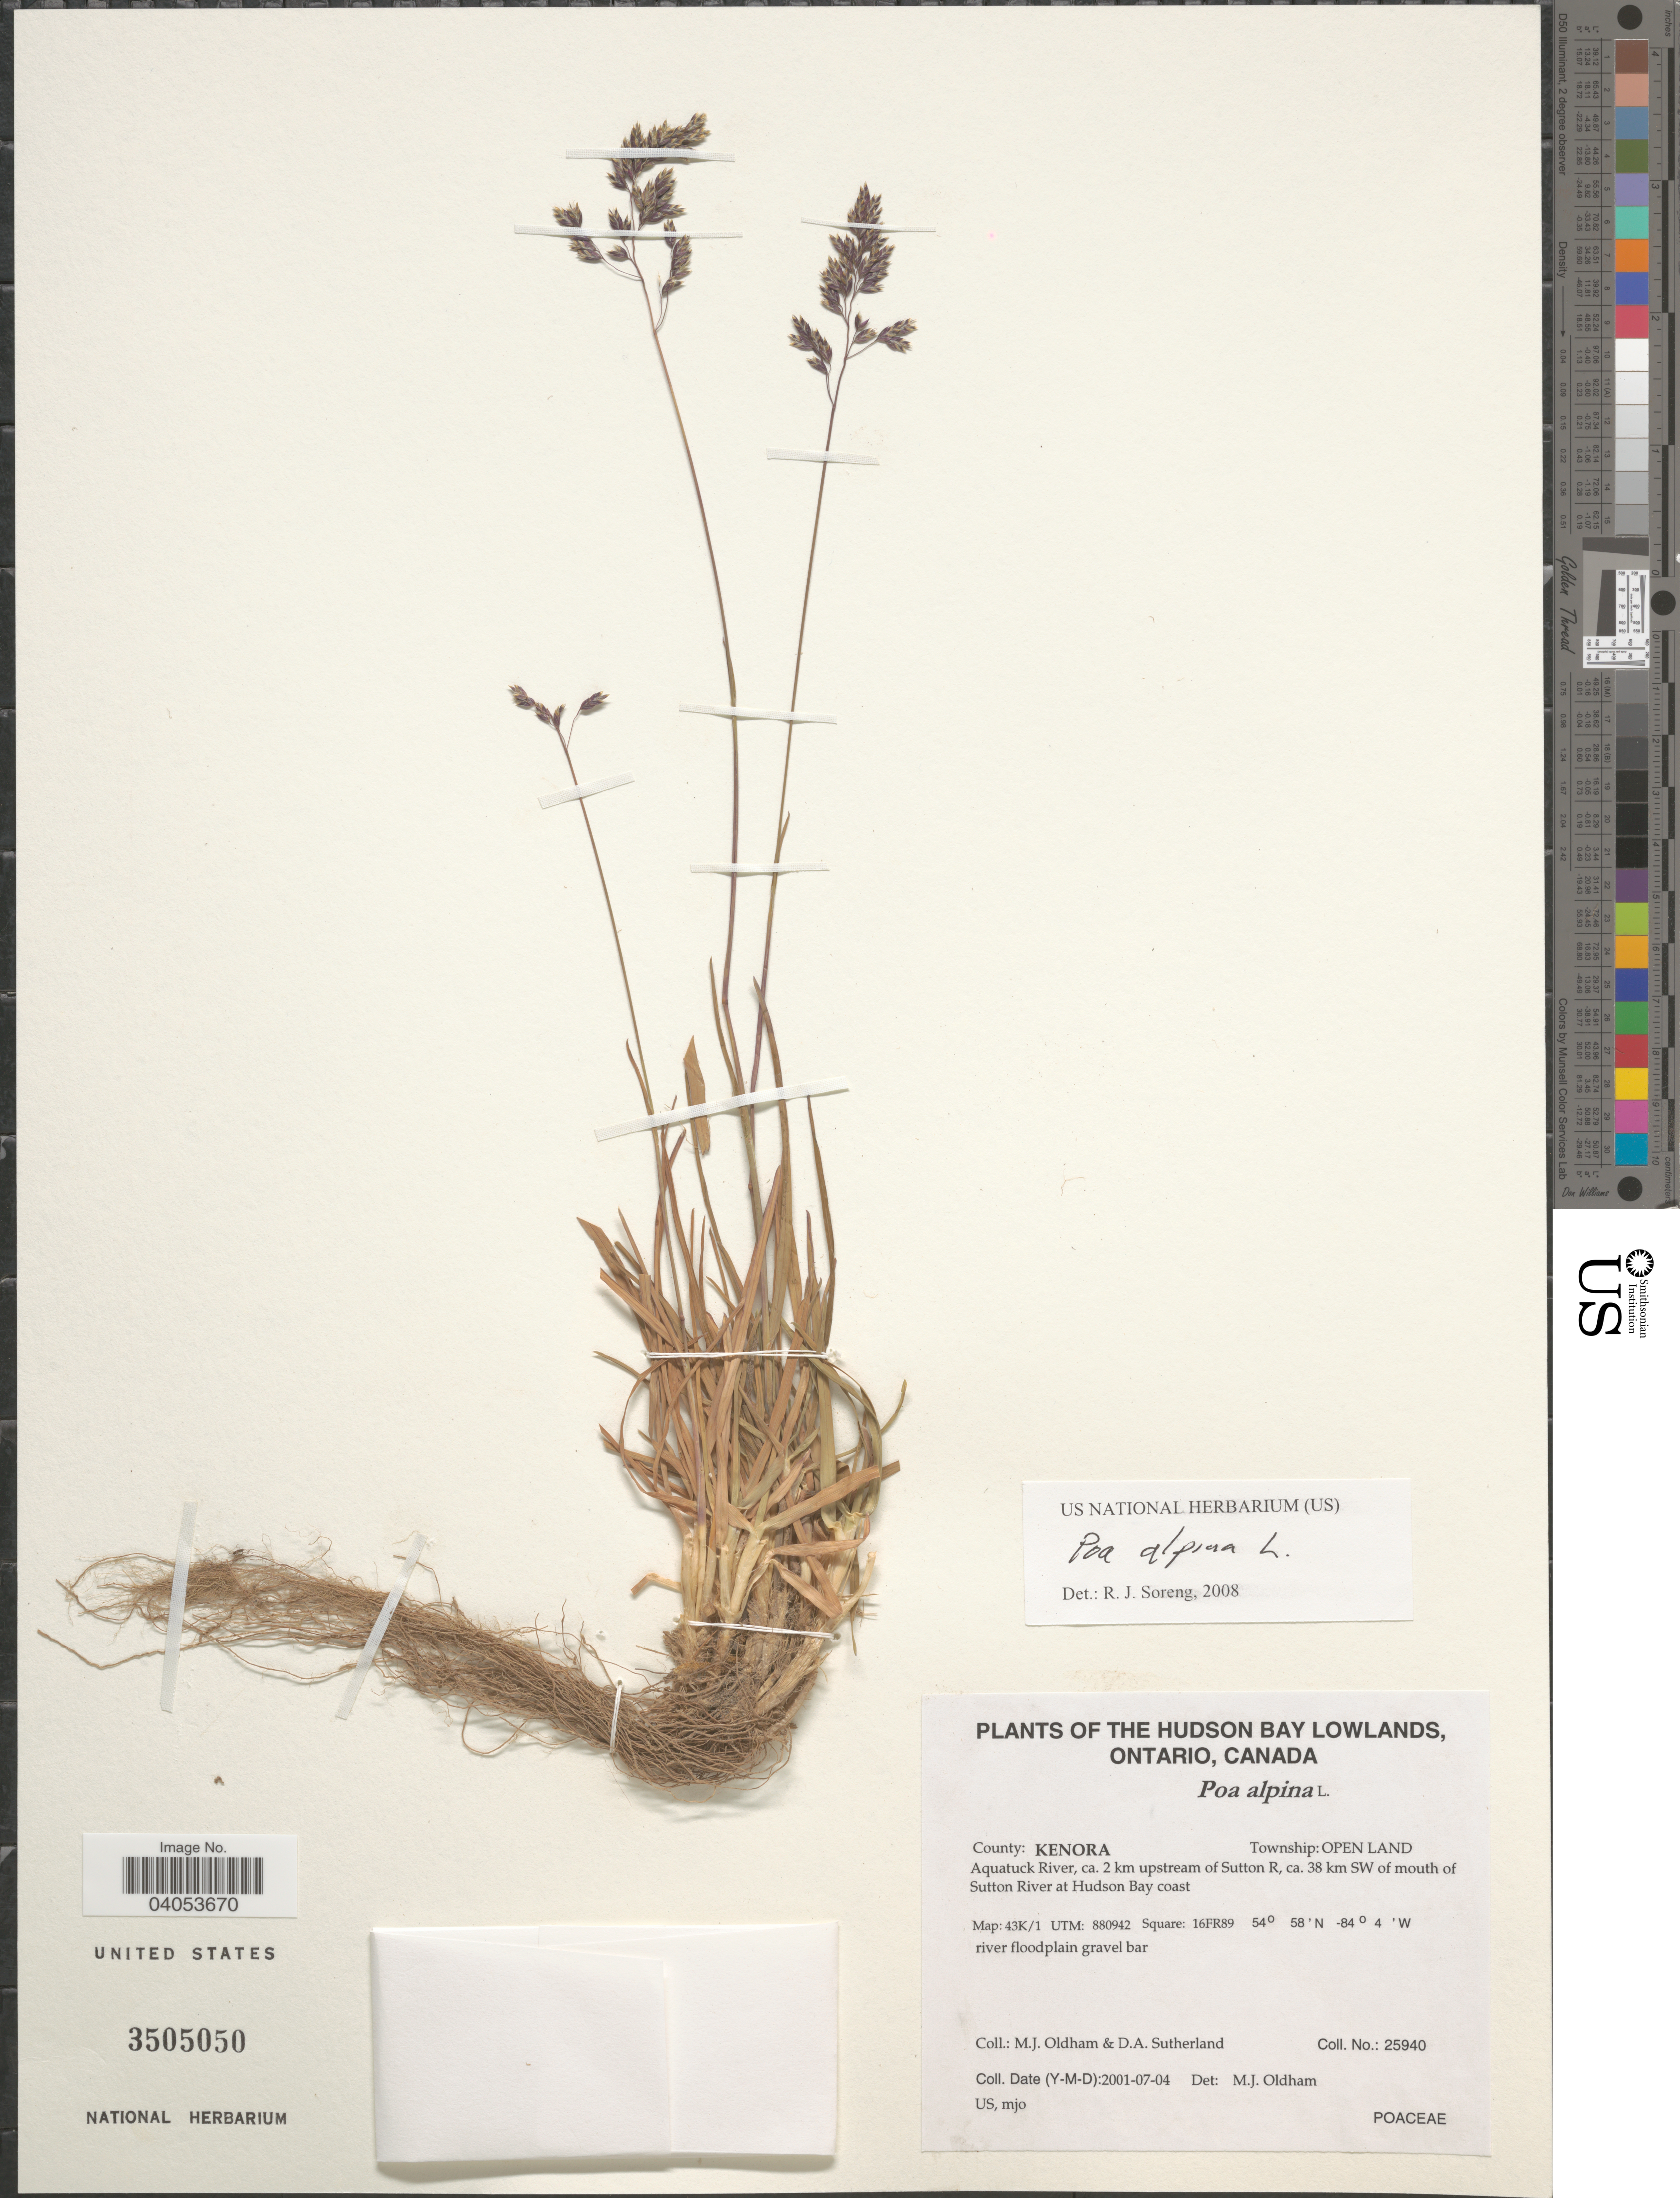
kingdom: Plantae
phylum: Tracheophyta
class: Liliopsida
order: Poales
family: Poaceae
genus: Poa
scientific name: Poa alpina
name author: L.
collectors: M. Oldham & D. Sutherland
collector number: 25940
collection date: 2001-07-04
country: Canada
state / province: Ontario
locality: The Hudson Bay Lowlands. County: Kenora. Aquatuck River, ca. 2 km upstream of Sutton R, ca. 38 km SW of mouth of Sutton River at Hudson Bay Coast. Map: 43K/1 UTM: 880942 Square: 16FR89.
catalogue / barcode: US 3505050